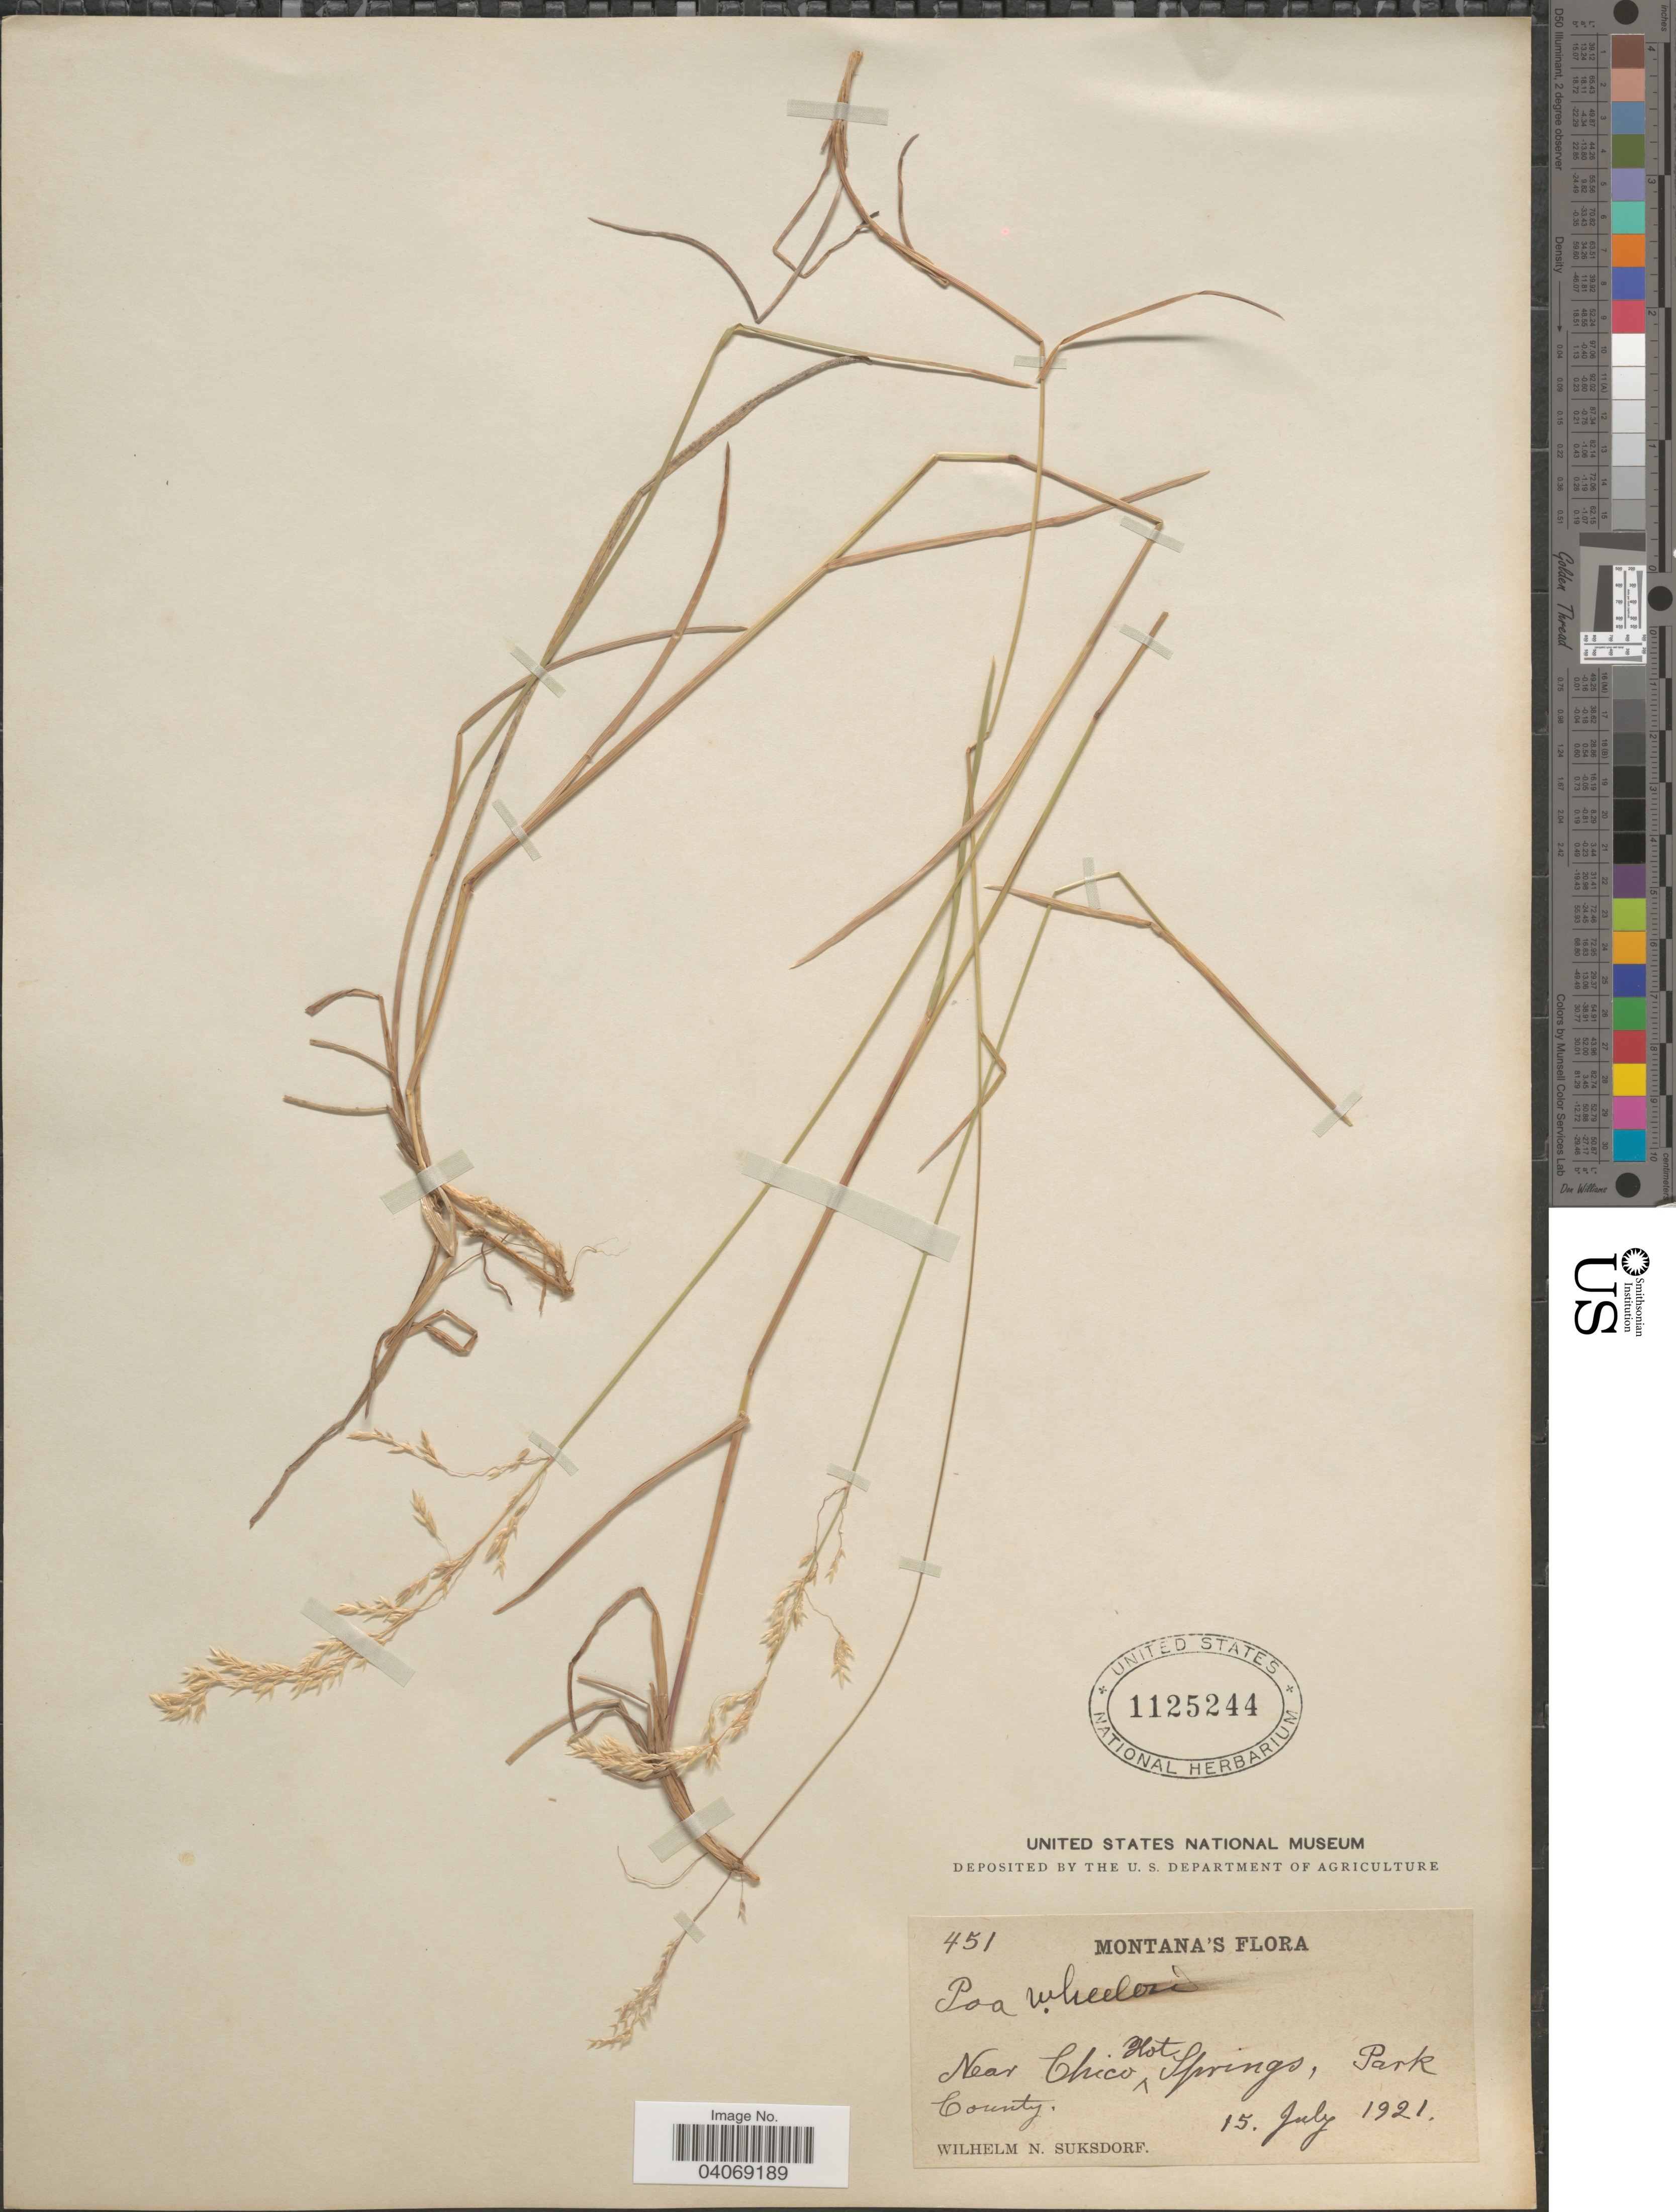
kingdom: Plantae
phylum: Tracheophyta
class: Liliopsida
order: Poales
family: Poaceae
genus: Poa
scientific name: Poa wheeleri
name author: Vasey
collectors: W. N. Suksdorf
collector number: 451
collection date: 1921-07-15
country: United States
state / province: Montana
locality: Near Chico. Hot Springs, Park County.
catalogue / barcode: US 1125244